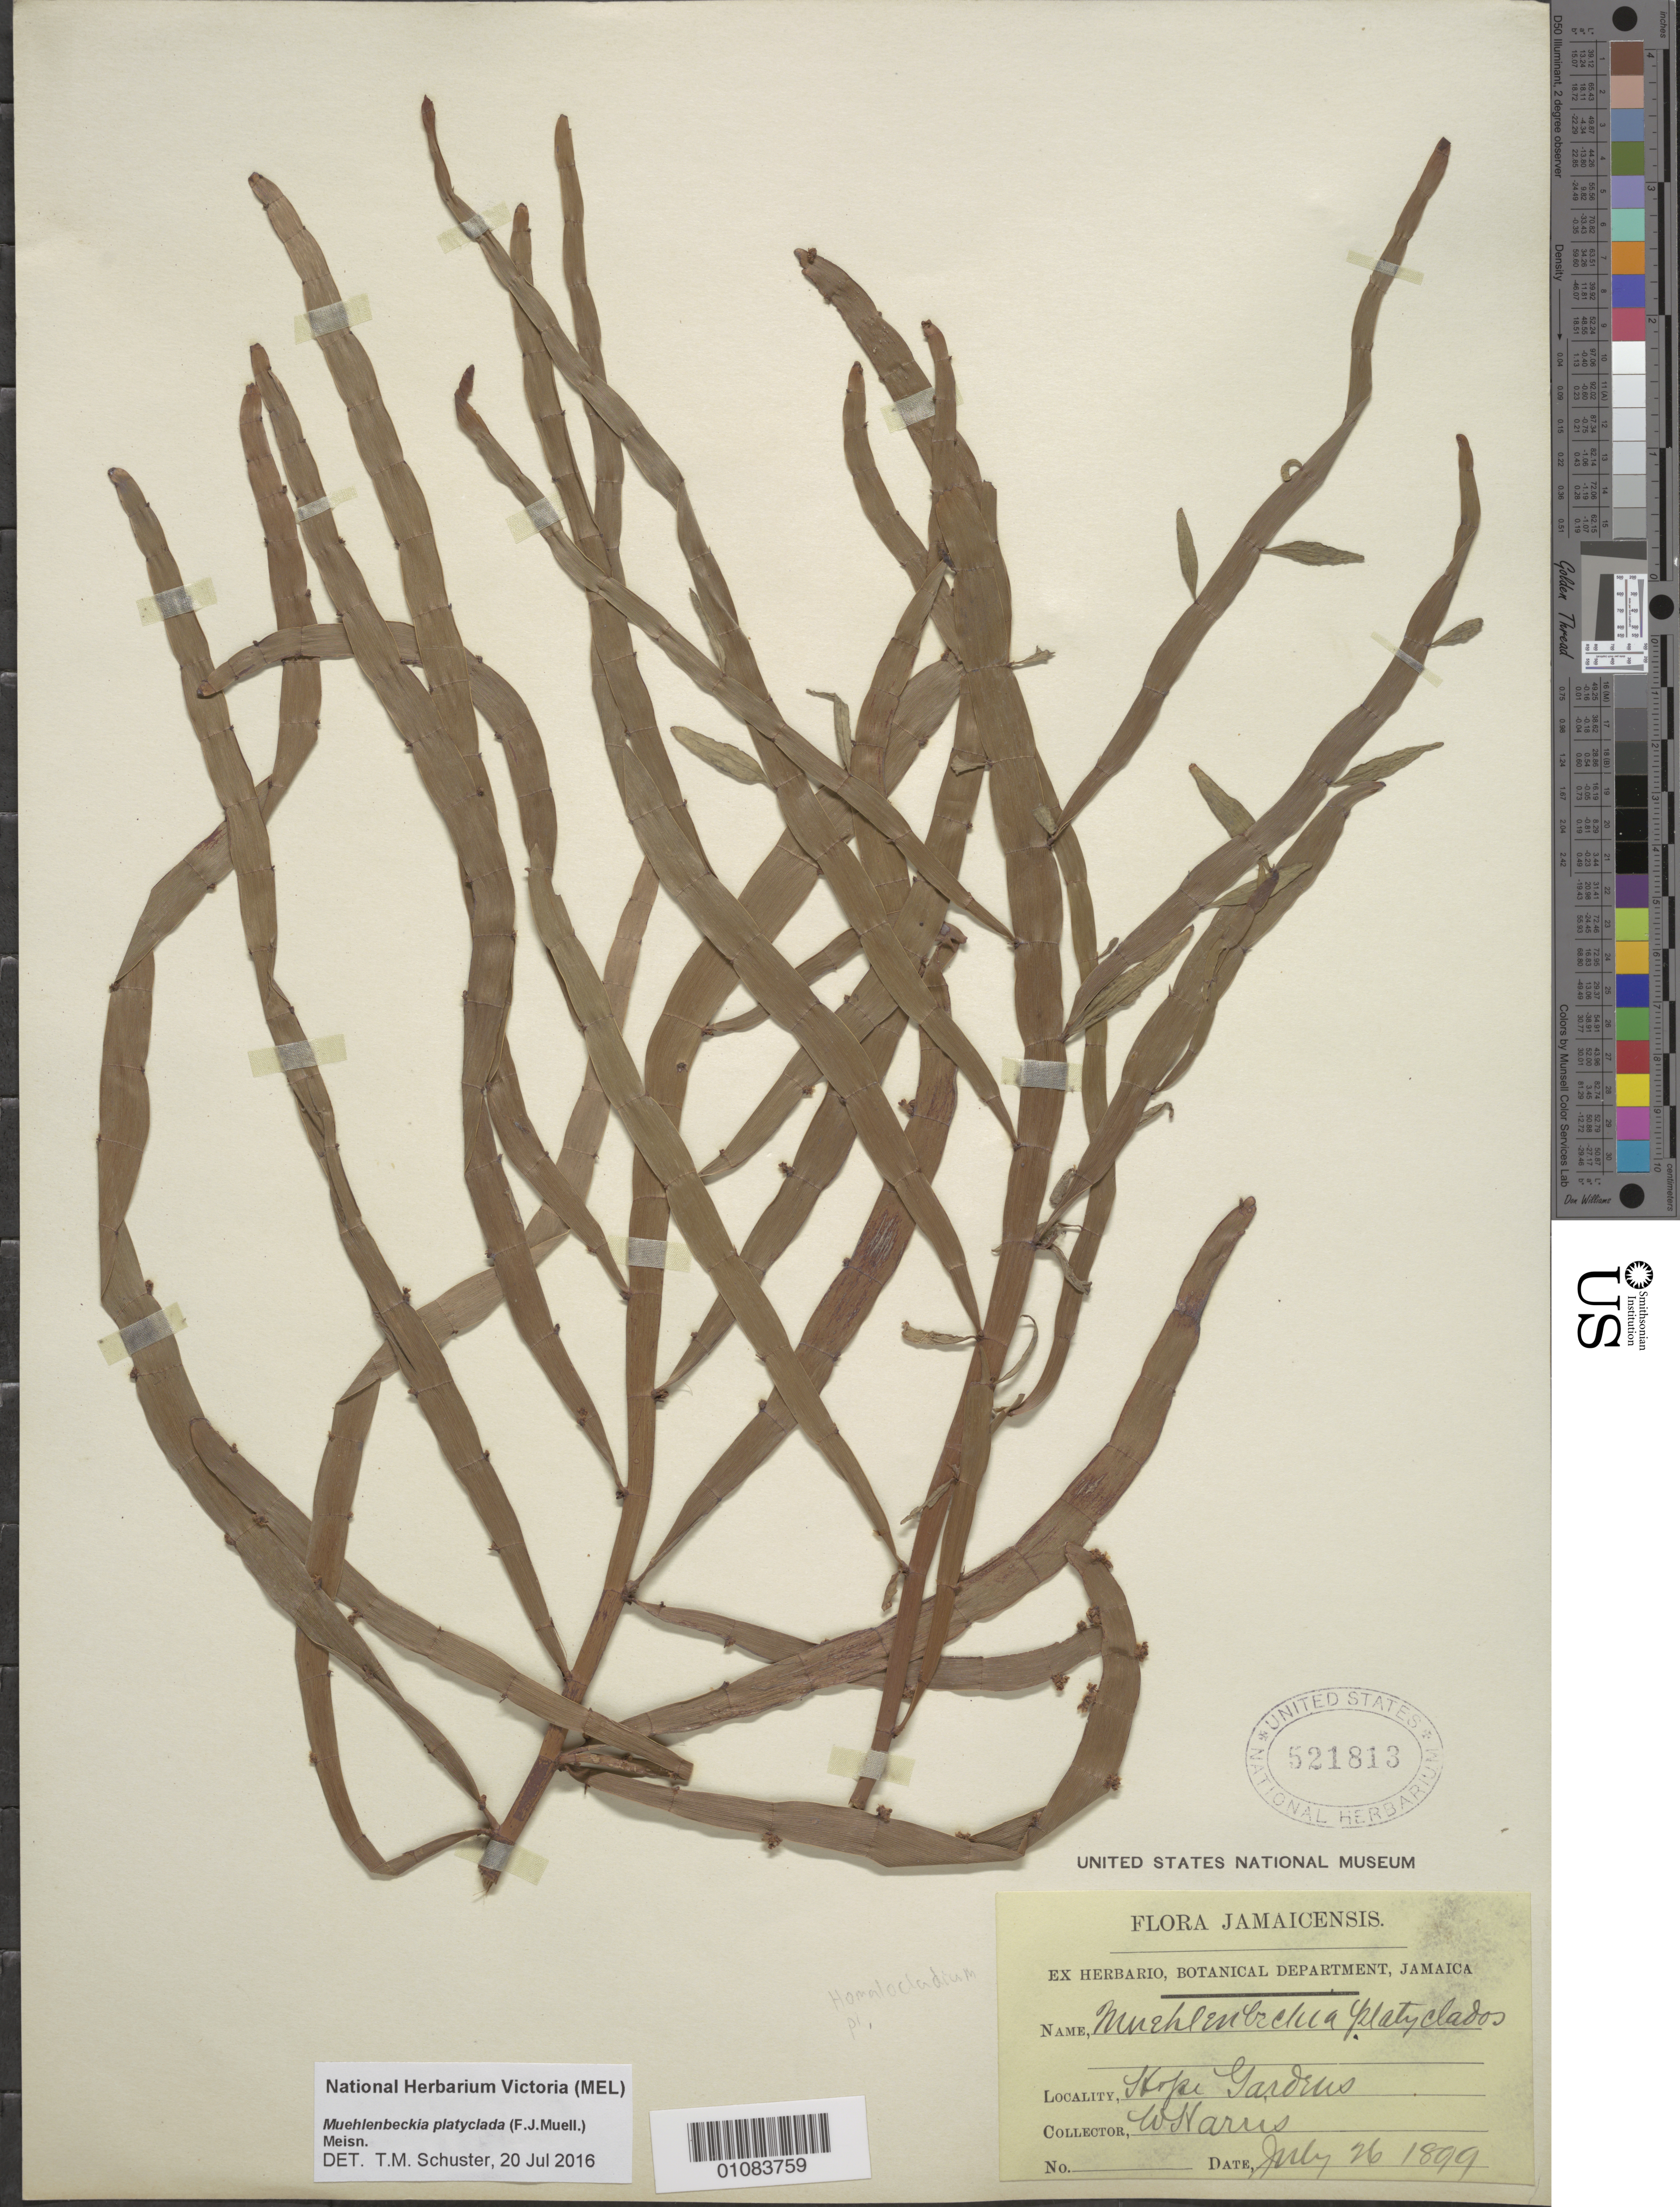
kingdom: Plantae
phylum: Tracheophyta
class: Magnoliopsida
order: Caryophyllales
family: Polygonaceae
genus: Muehlenbeckia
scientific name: Muehlenbeckia triloba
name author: Danser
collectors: W. Harris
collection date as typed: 26 Jan 1899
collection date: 1899-01-26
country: Jamaica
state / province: Kingston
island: Jamaica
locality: Hope Gardens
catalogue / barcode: US 521813